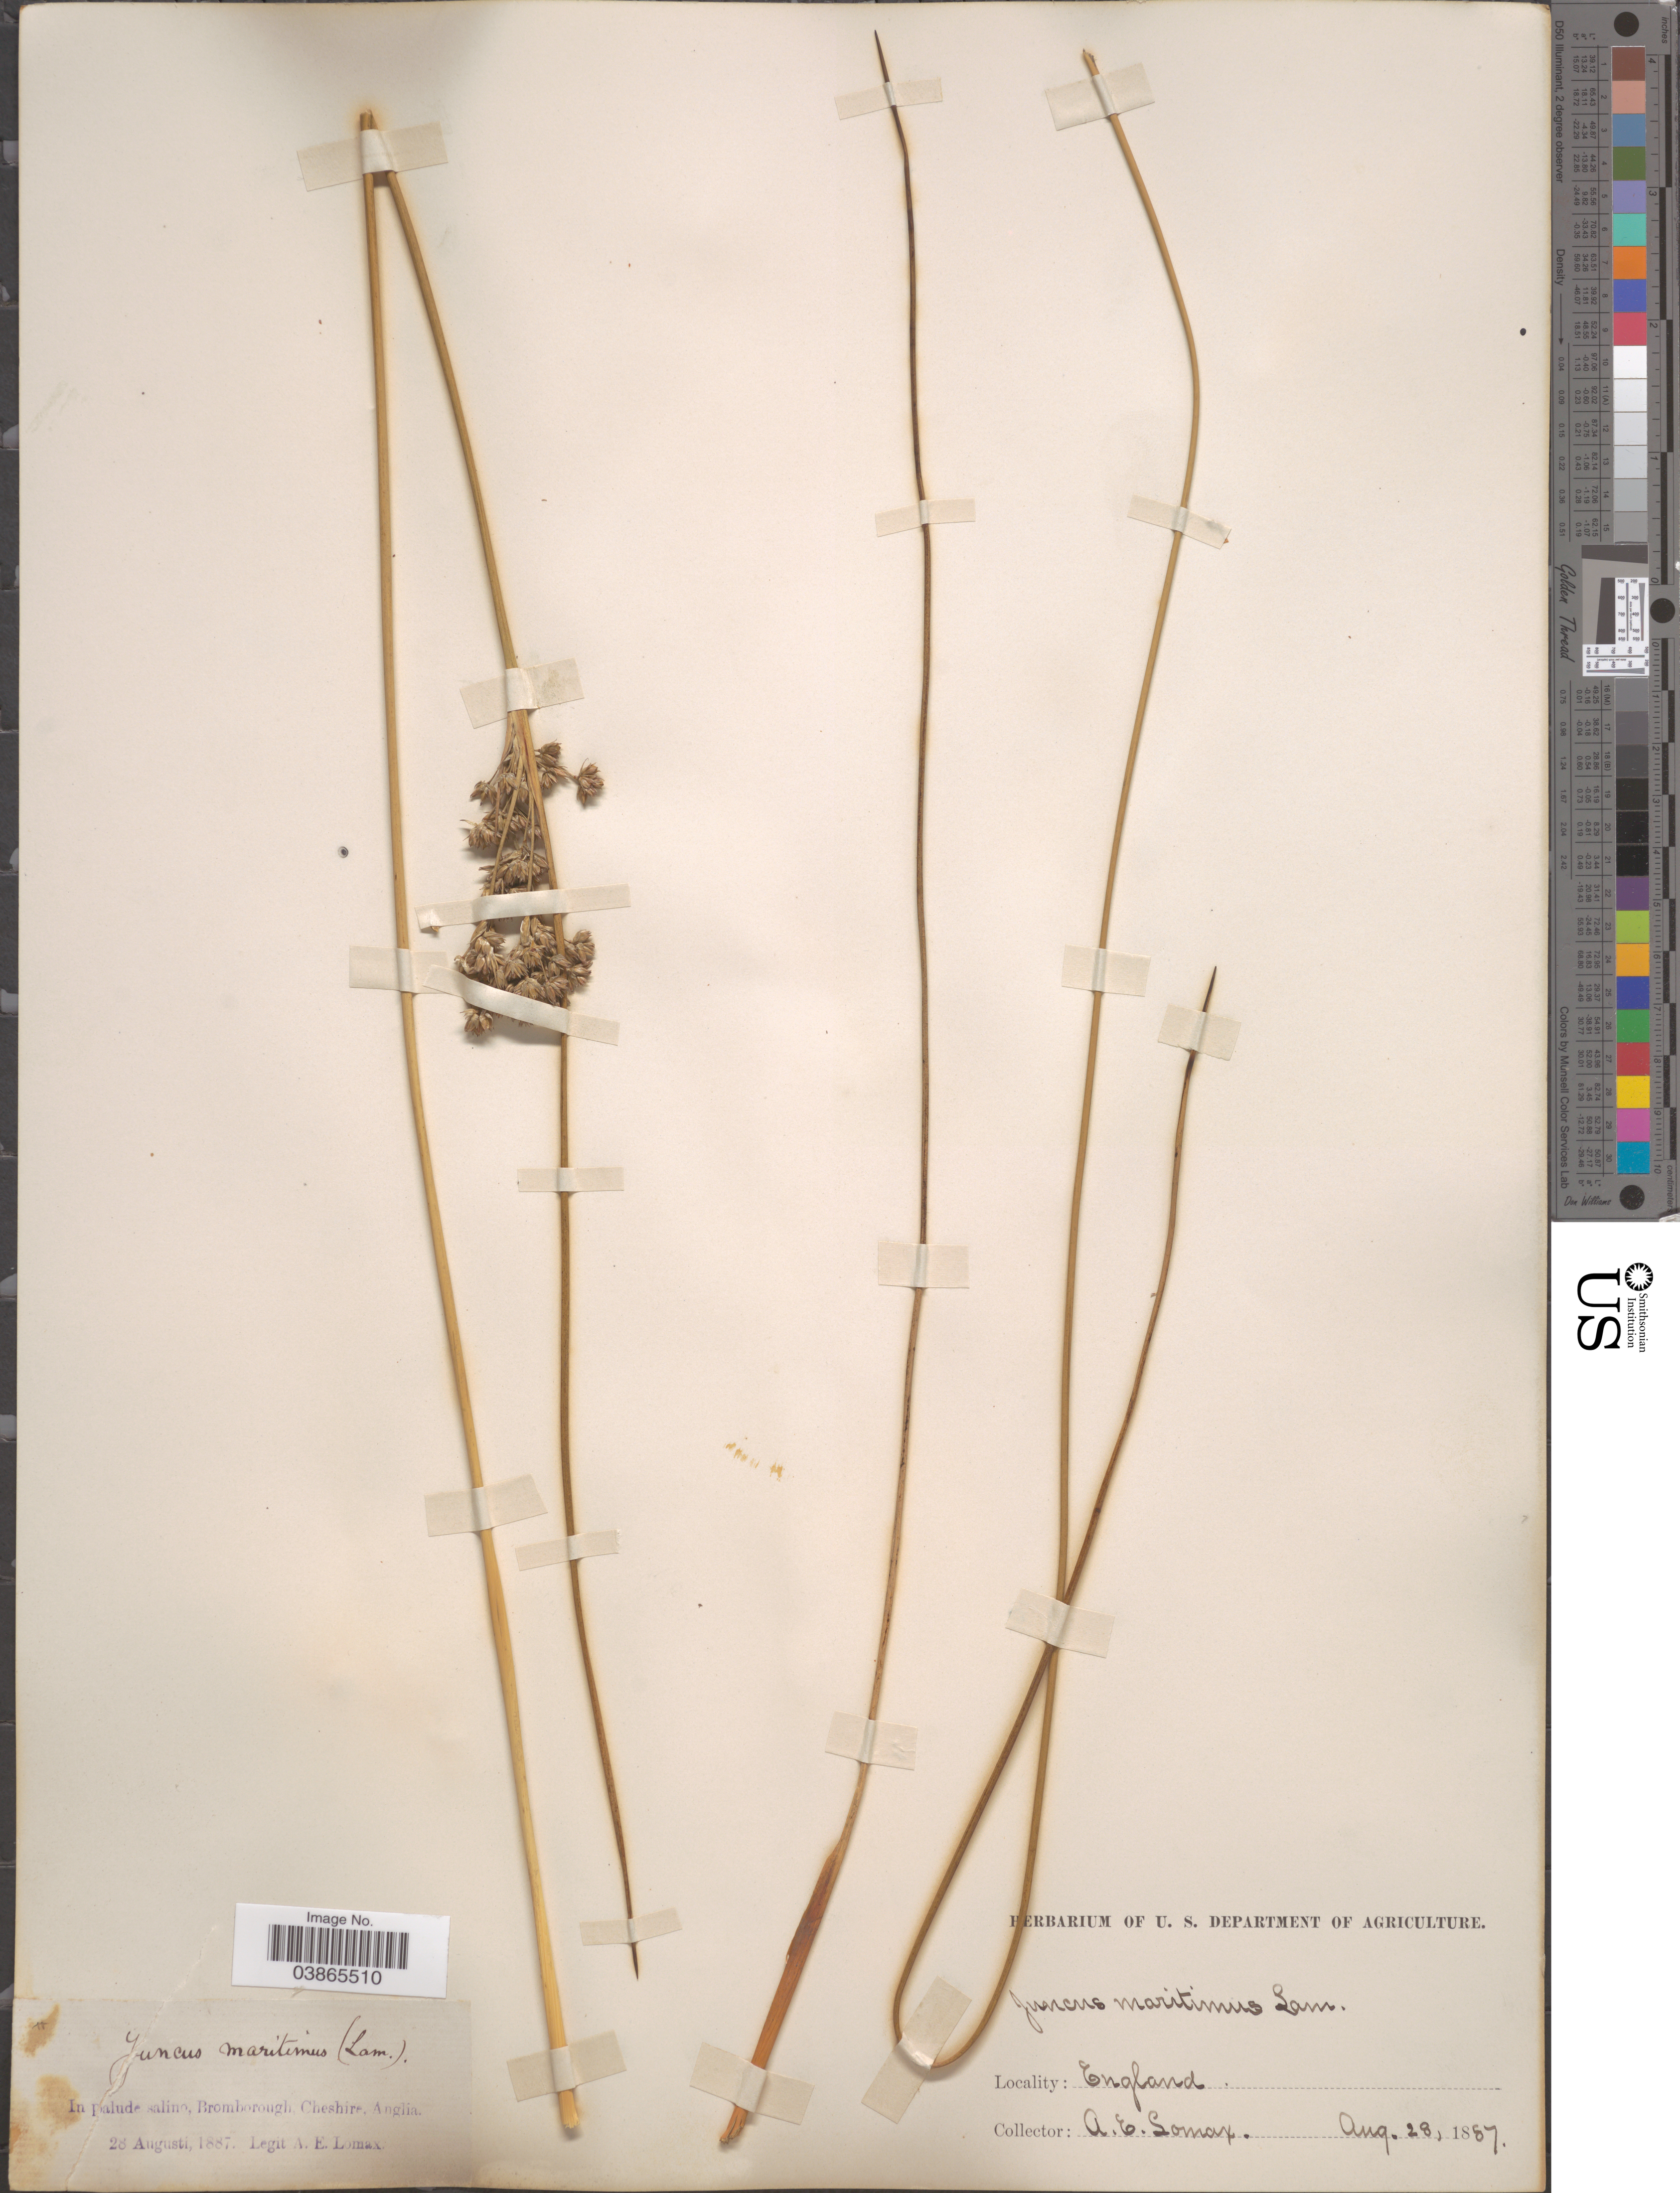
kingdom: Plantae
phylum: Tracheophyta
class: Liliopsida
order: Poales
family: Juncaceae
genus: Juncus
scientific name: Juncus maritimus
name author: Lam.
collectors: A. Lomax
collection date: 1887-08-28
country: United Kingdom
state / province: England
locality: In palude saline, Bromborough, Cheshire, Anglia.